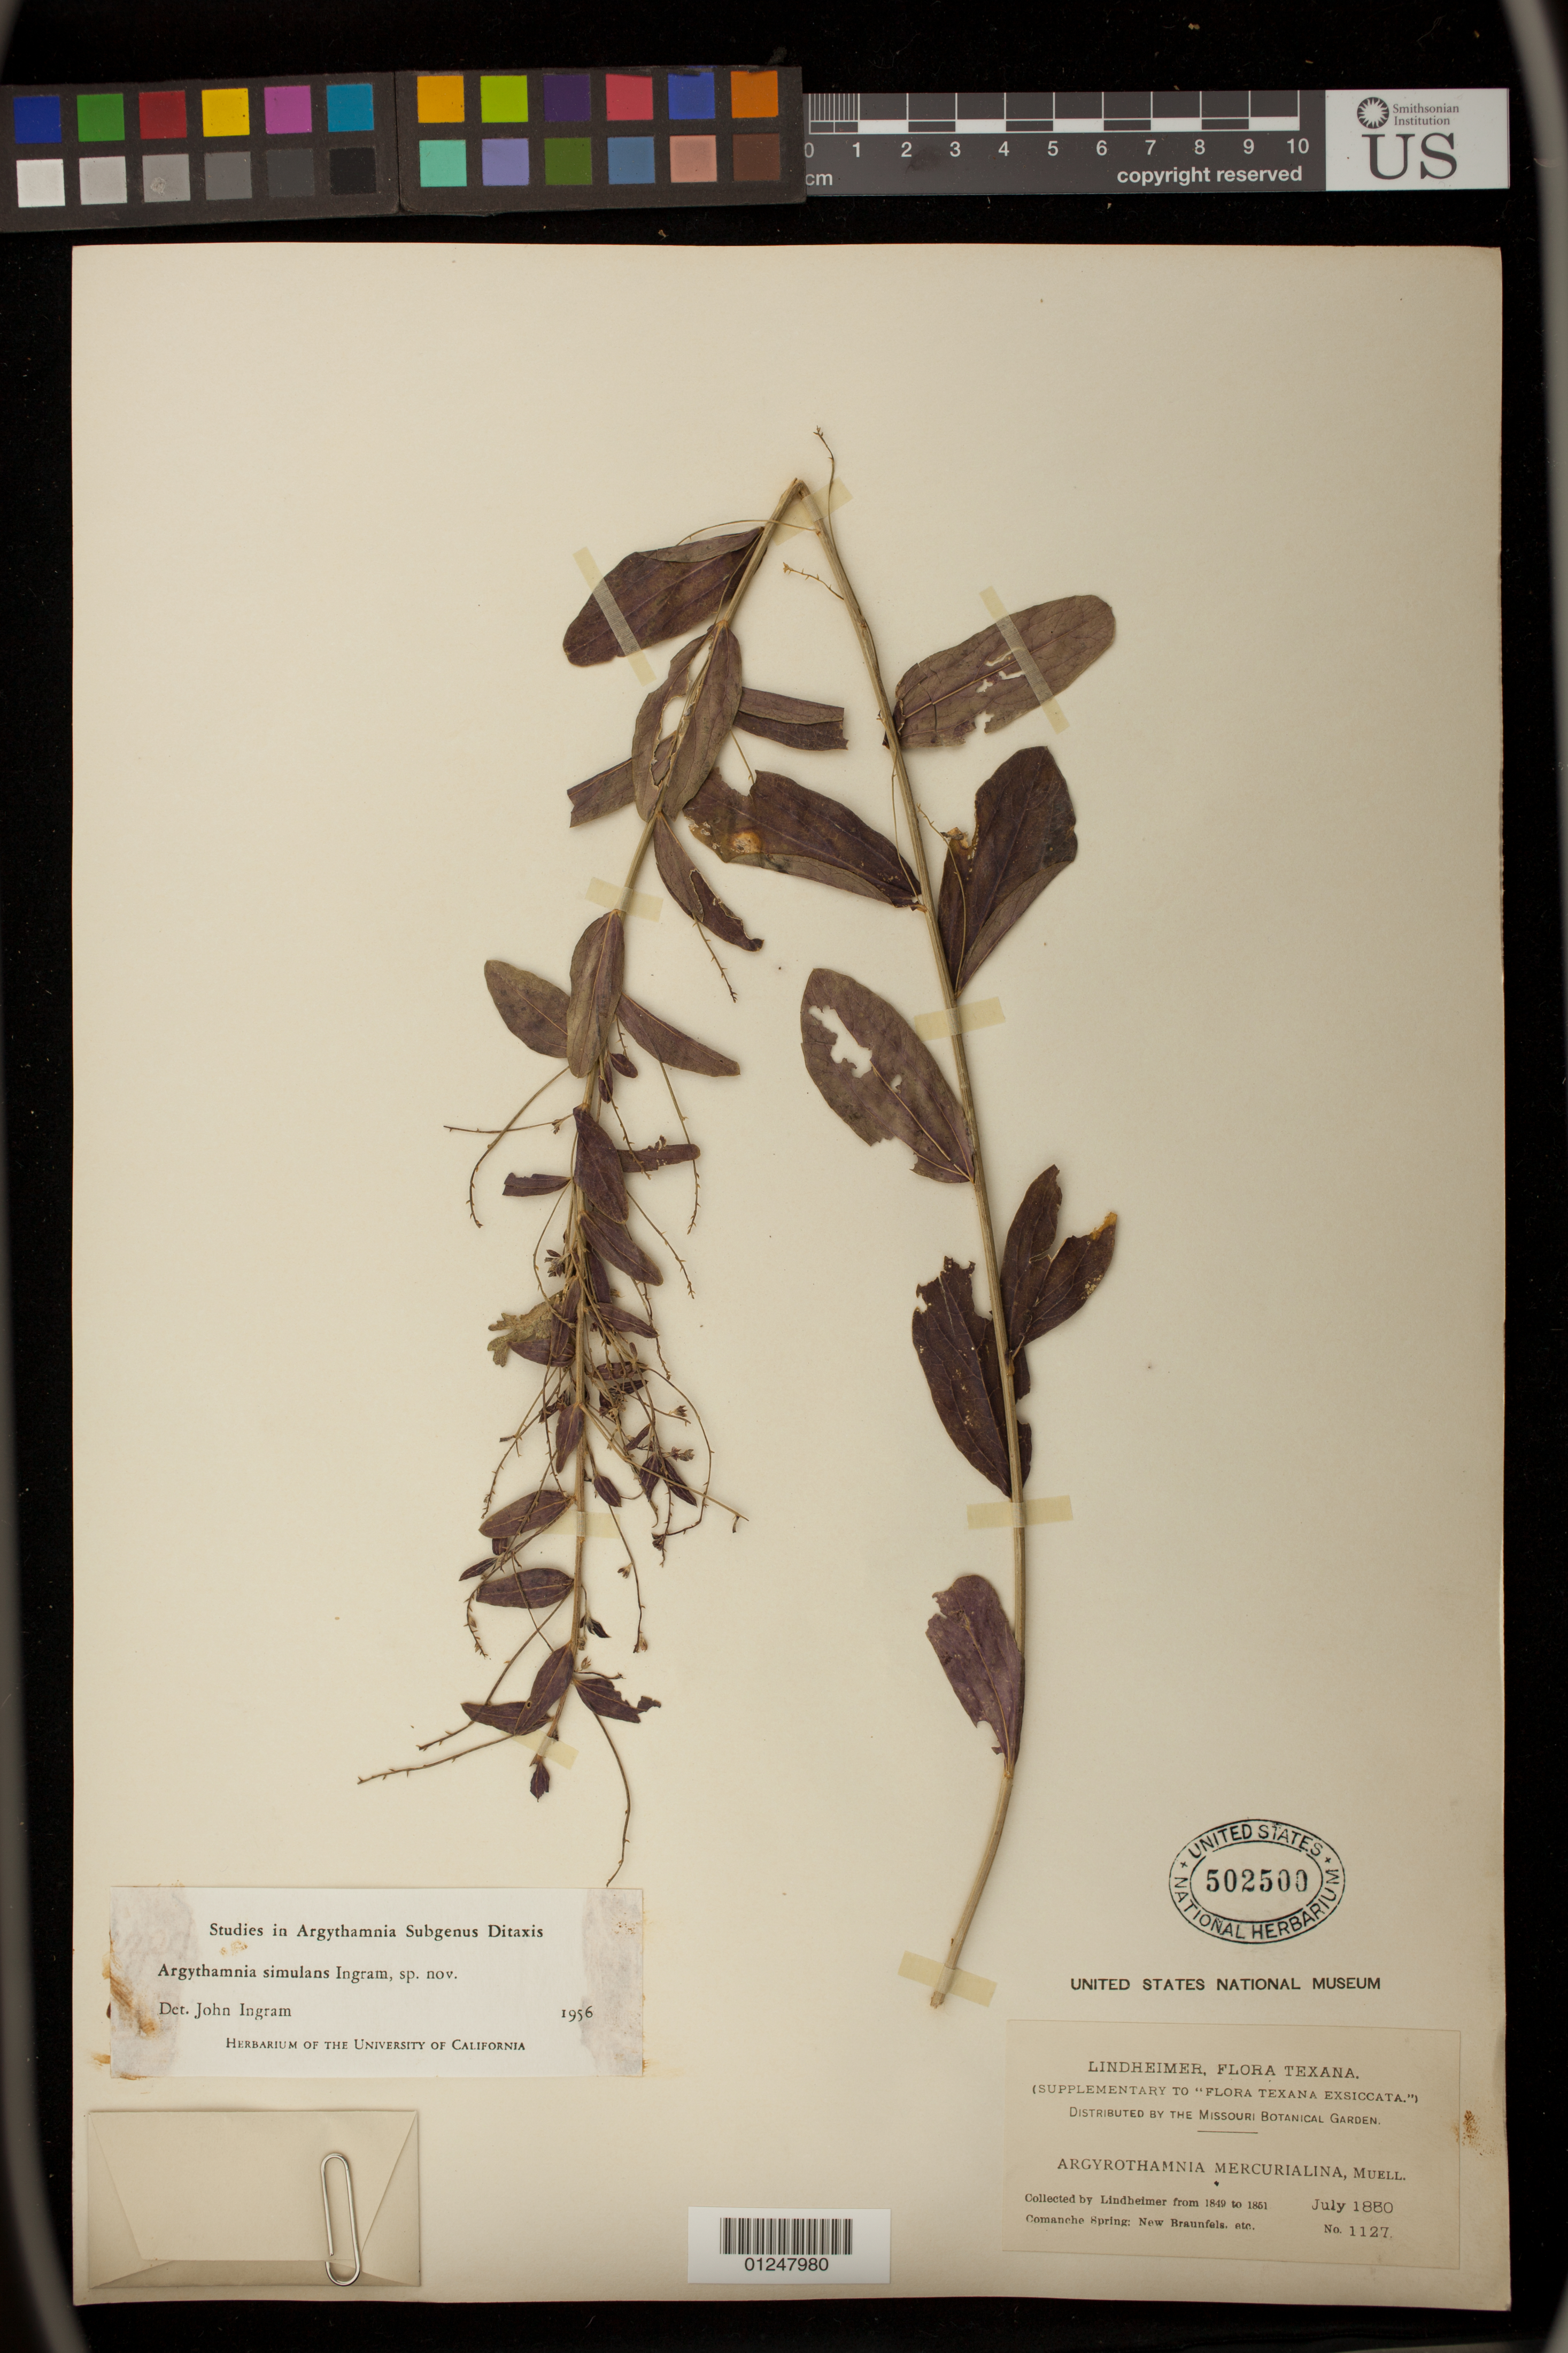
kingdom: Plantae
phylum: Tracheophyta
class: Magnoliopsida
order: Malpighiales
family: Euphorbiaceae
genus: Argythamnia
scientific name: Argythamnia simulans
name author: Ingram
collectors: F. J. Lindheimer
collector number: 1127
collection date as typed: Jul 1850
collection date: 1850-07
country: United States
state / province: Texas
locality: Comanche Spring; New Braunfels, etc.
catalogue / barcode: US 502500